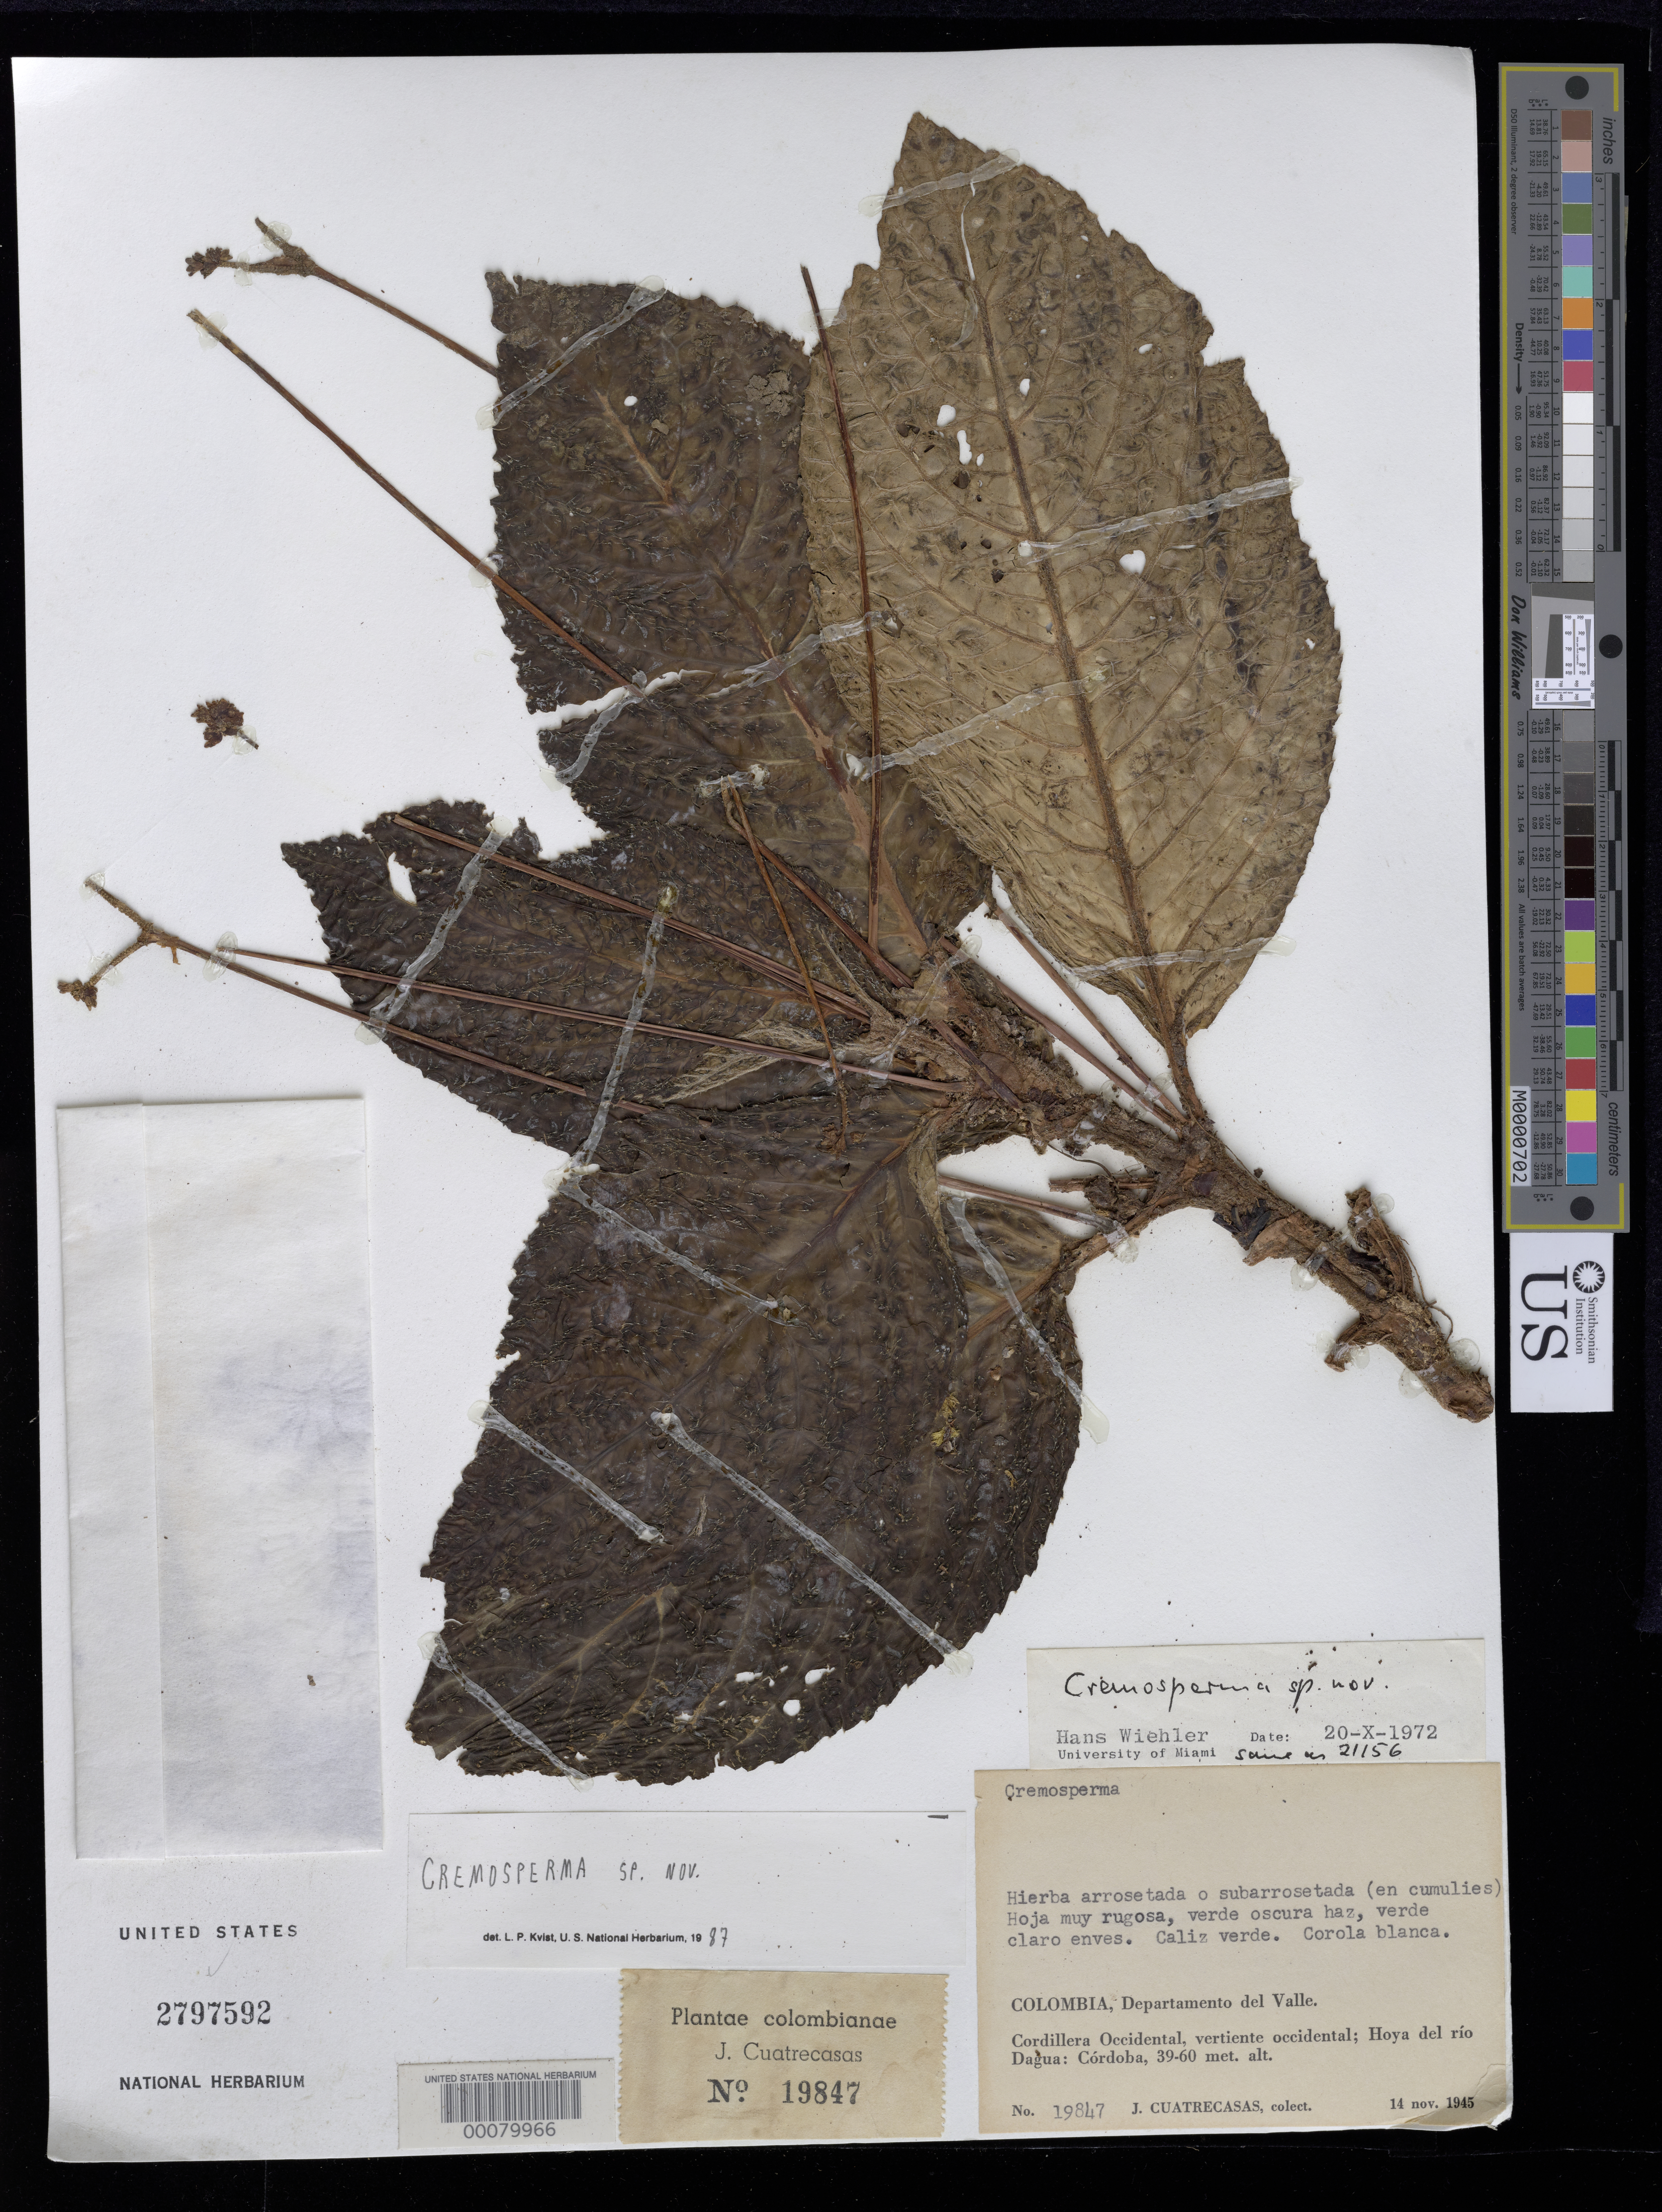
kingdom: Plantae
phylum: Tracheophyta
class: Magnoliopsida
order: Lamiales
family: Gesneriaceae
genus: Cremosperma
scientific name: Cremosperma sp.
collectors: J. Cuatrecasas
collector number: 19847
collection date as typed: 14 Nov 1945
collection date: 1945-11-14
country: Colombia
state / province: Valle del Cauca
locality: Cordillera Occidental, western slope, valley of Río Dagua, Córdoba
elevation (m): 39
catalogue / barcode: US 2797592